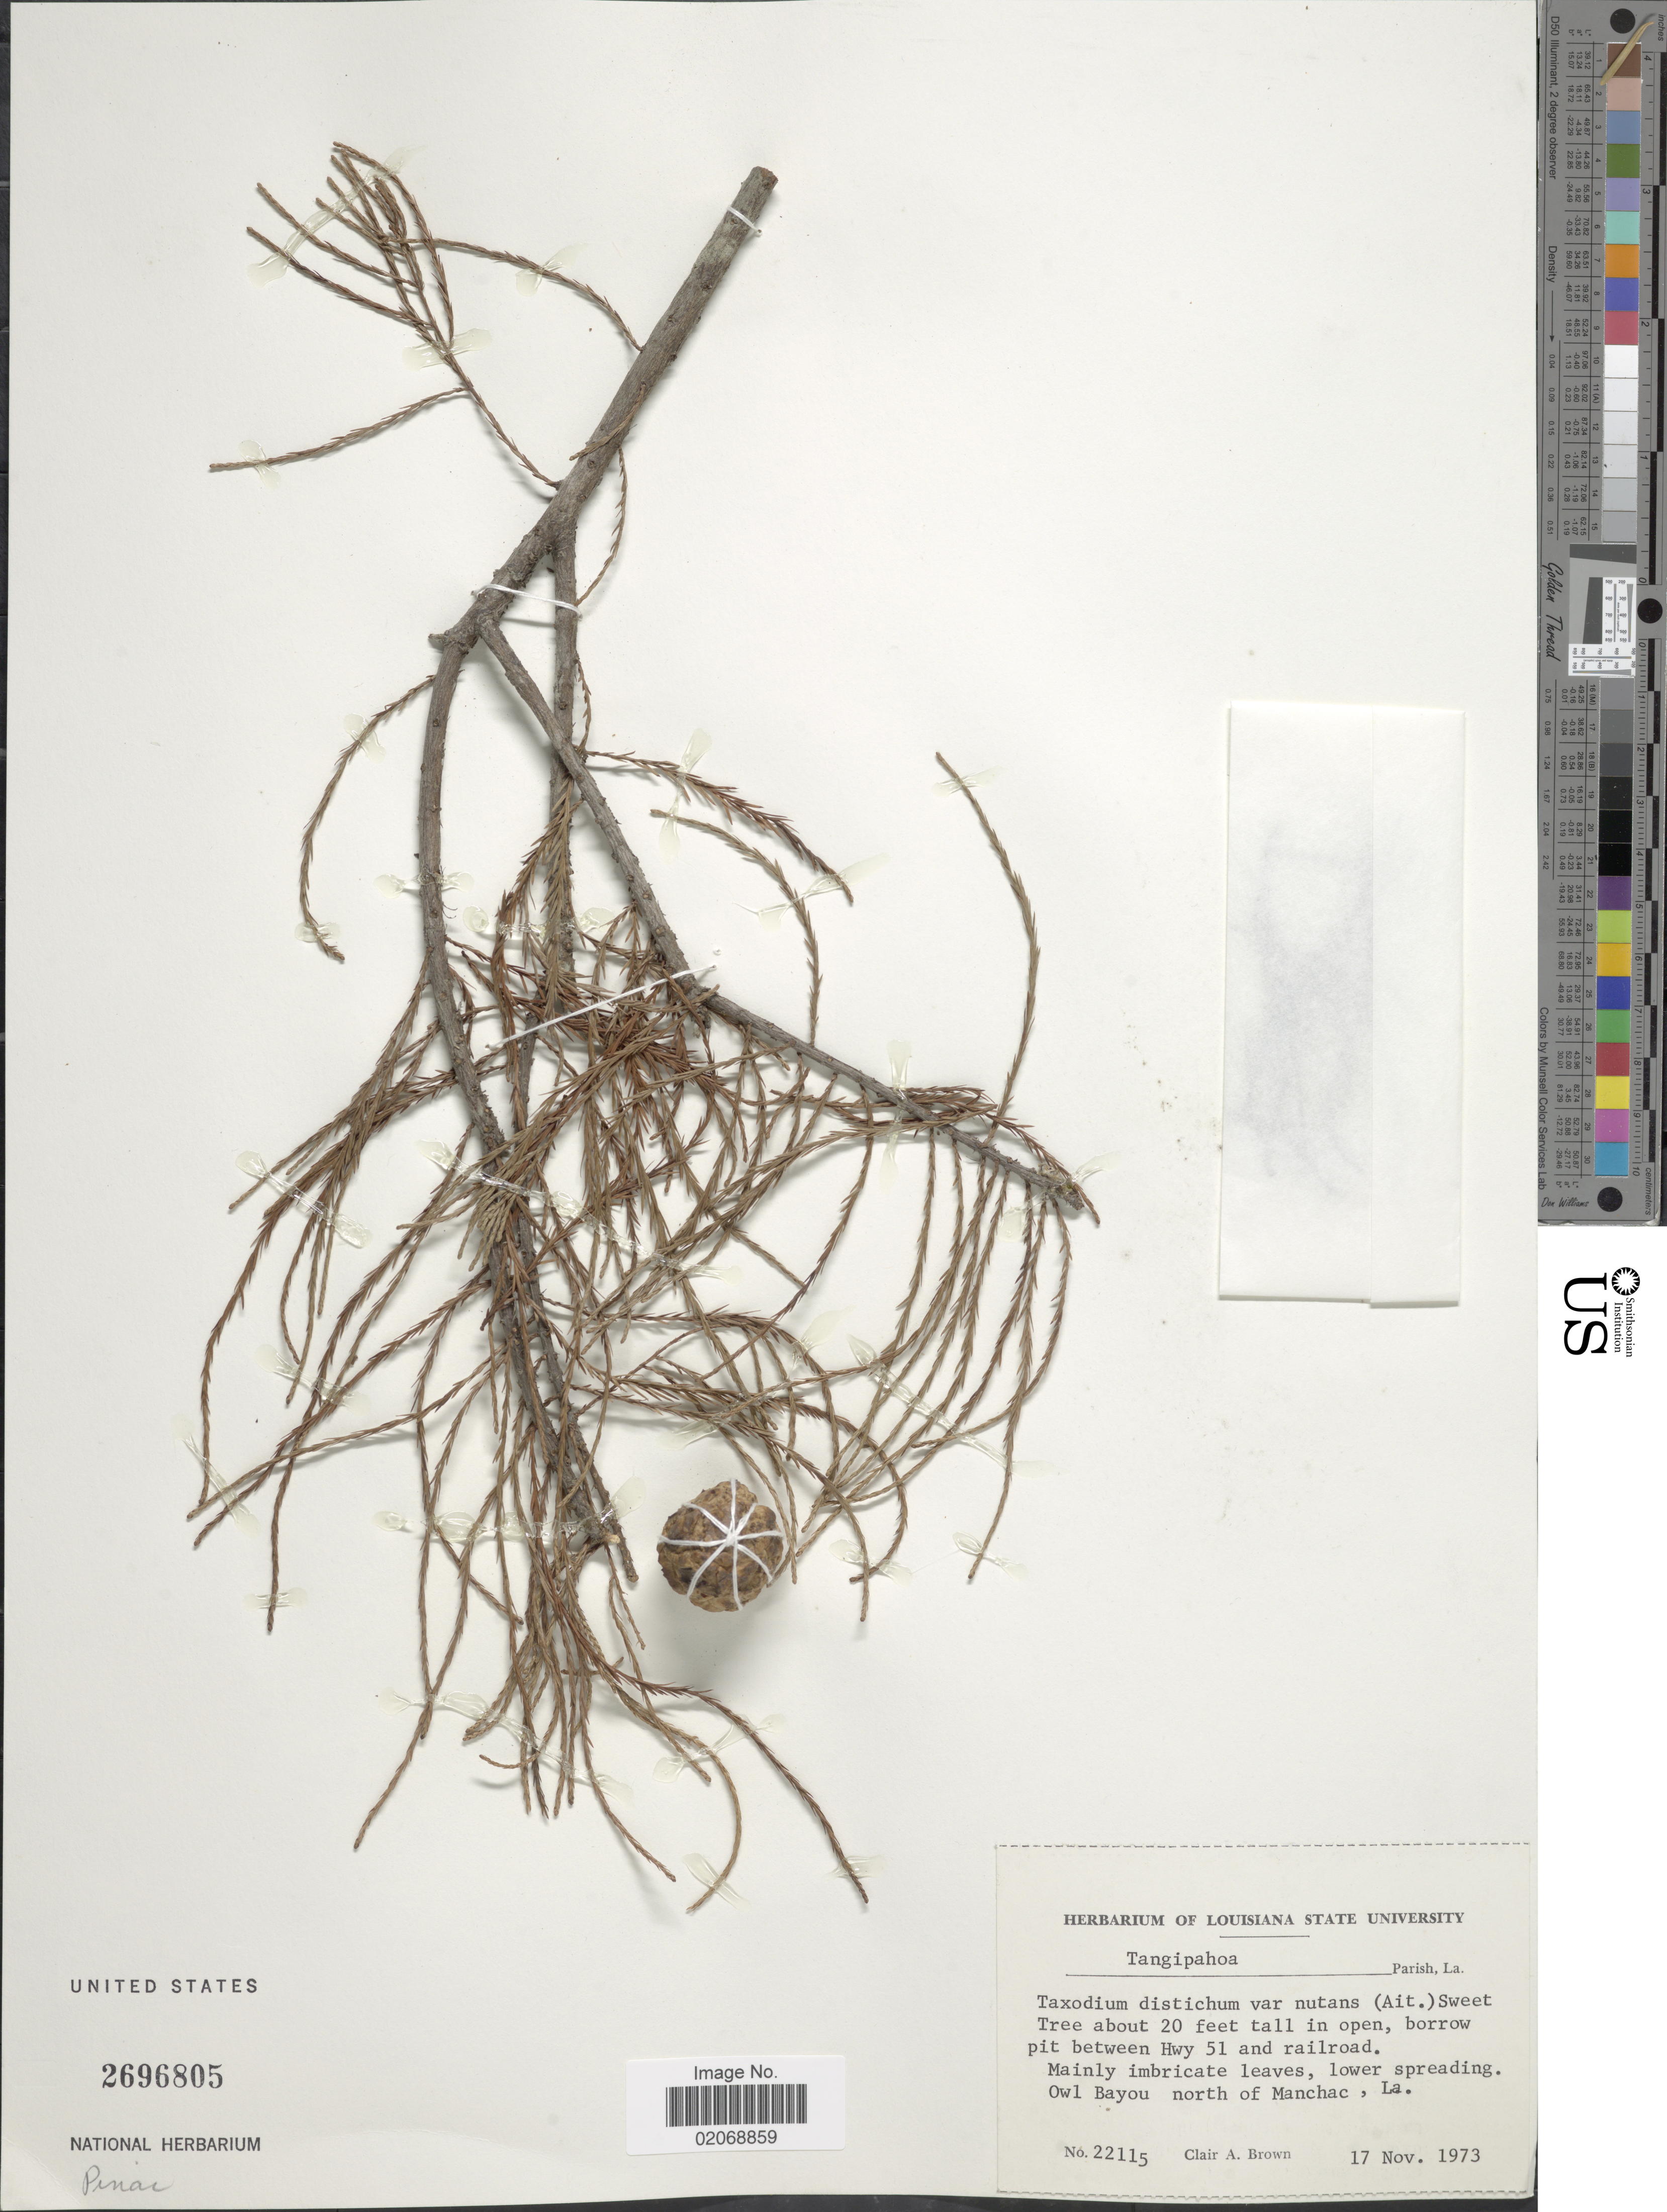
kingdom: Plantae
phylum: Tracheophyta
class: Pinopsida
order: Pinales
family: Cupressaceae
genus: Taxodium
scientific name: Taxodium ascendens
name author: Brongn.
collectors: C. A. Brown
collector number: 22115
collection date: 1973-11-17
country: United States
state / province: Louisiana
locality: Parish La. Borrow pit between Hwy 51 and railroad, Owl Bayou north of Manchac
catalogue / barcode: US 2696805